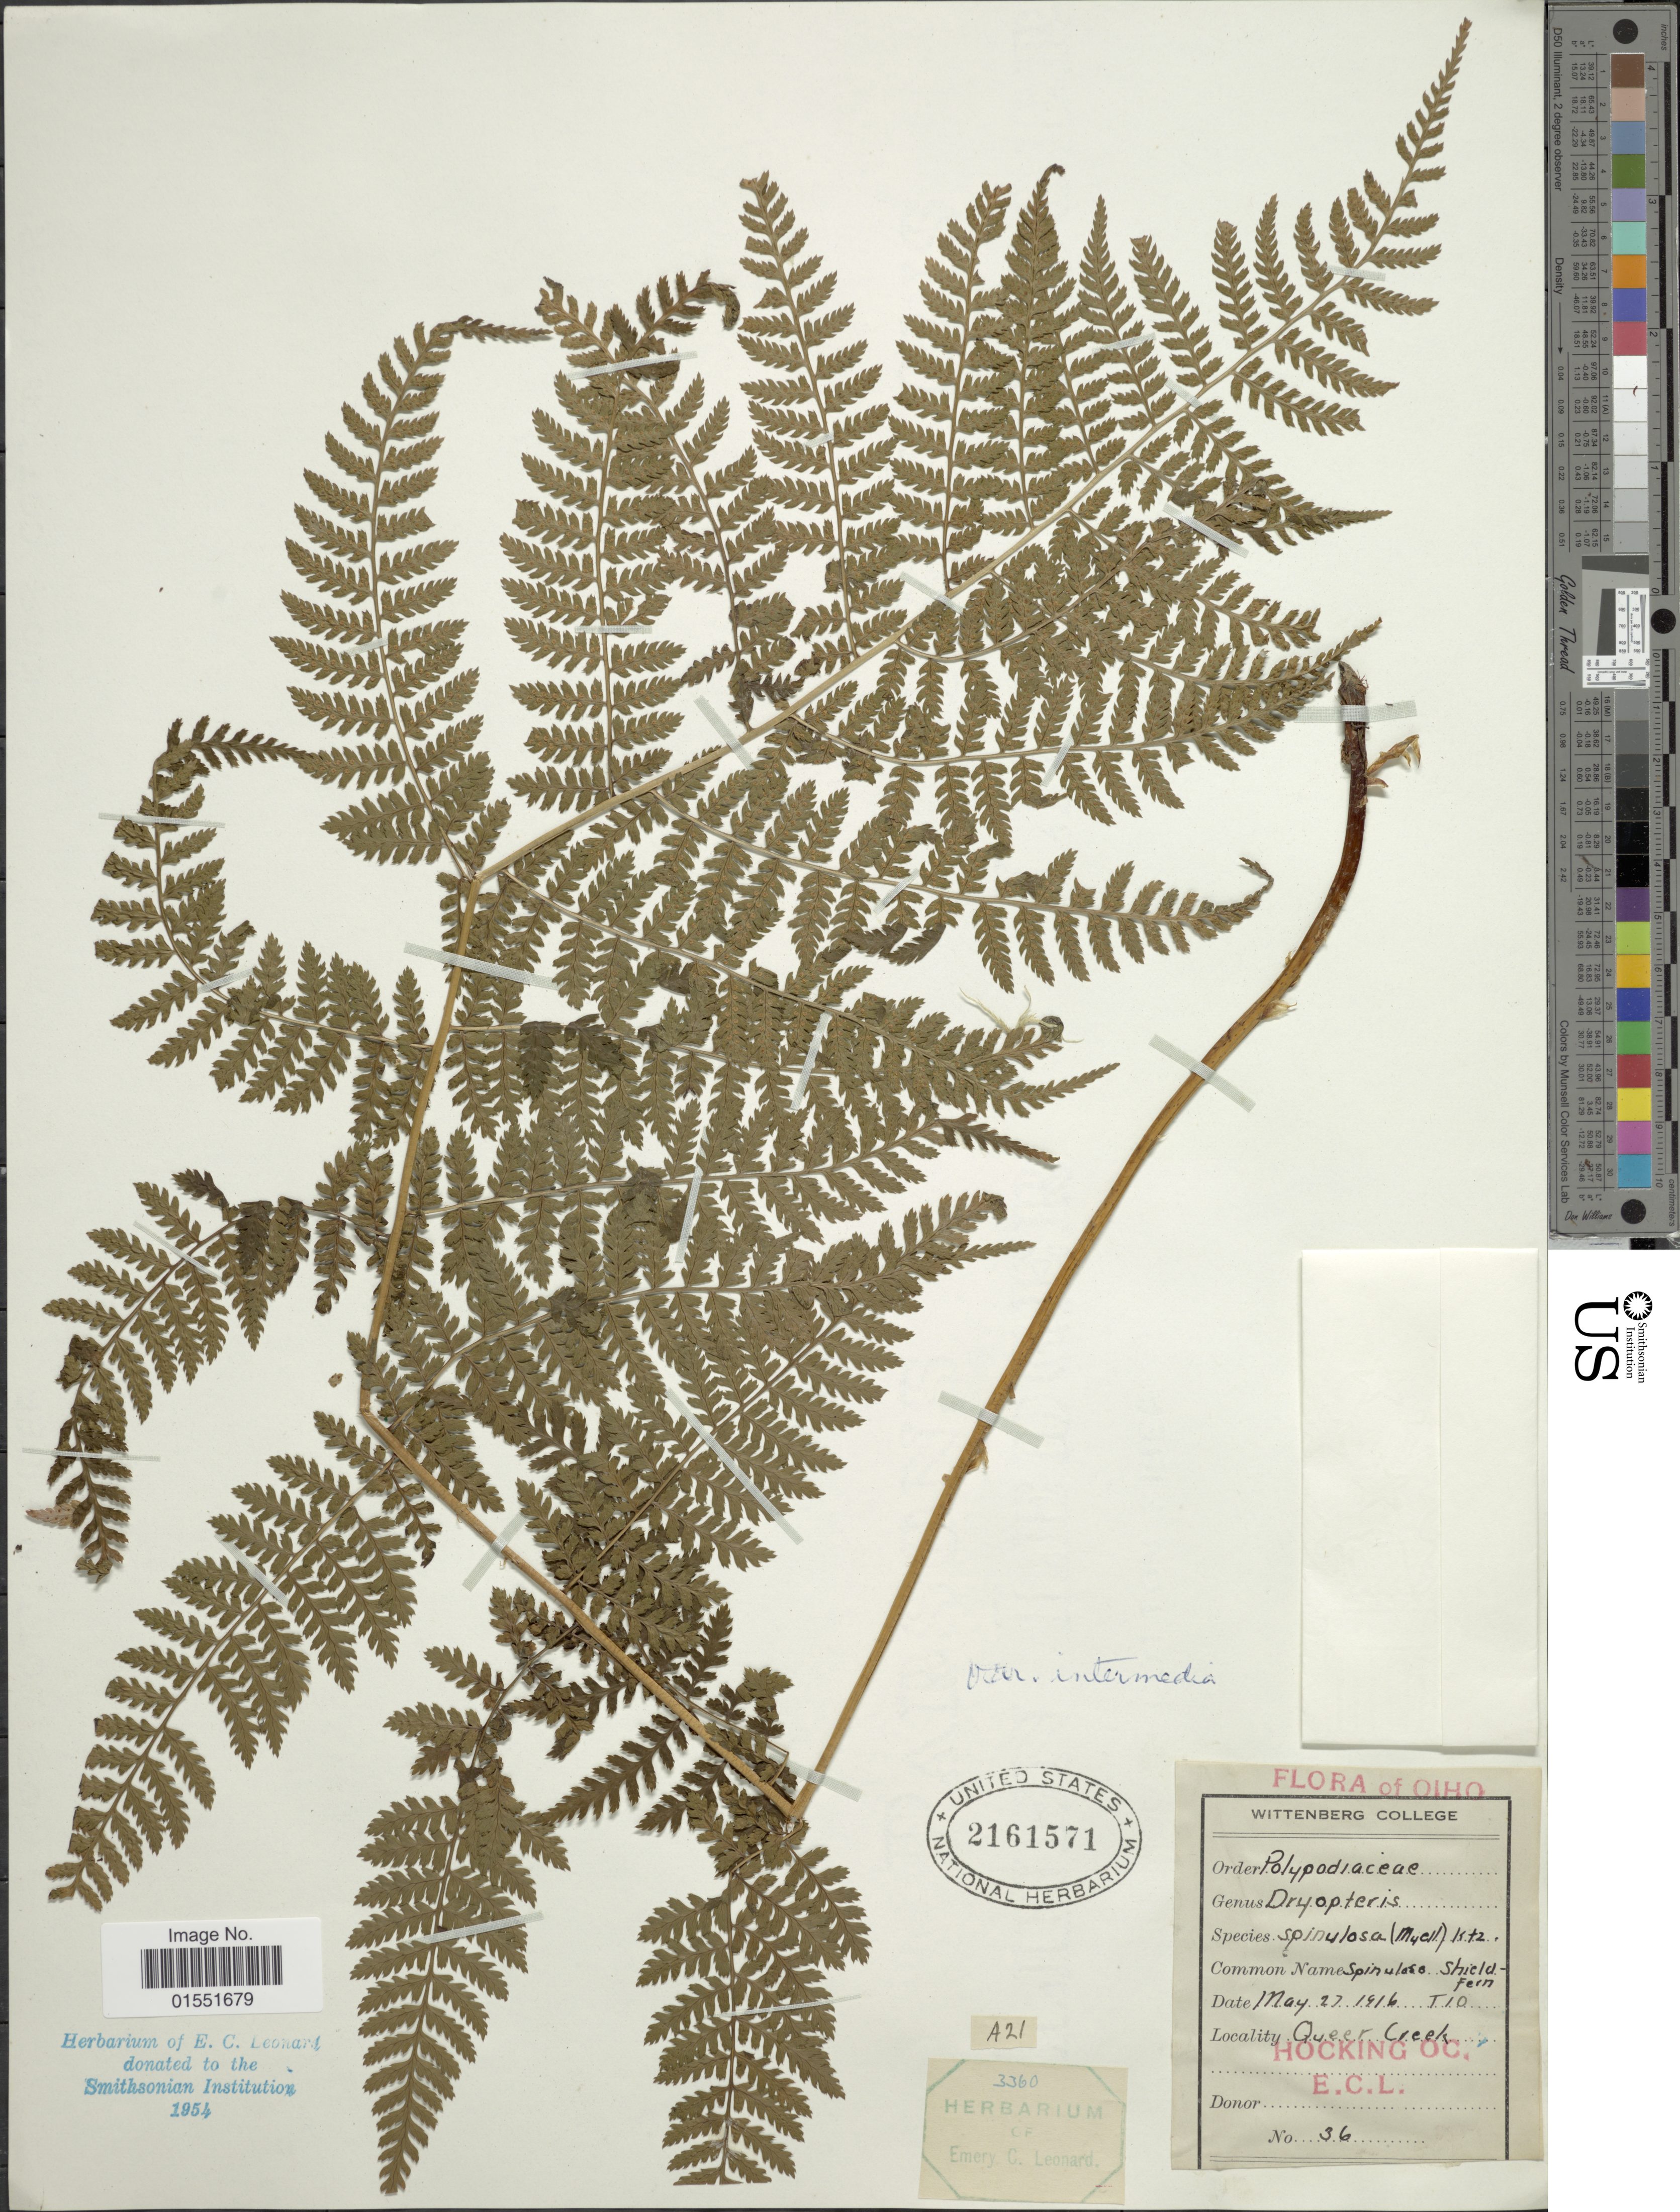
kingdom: Plantae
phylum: Tracheophyta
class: Polypodiopsida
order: Polypodiales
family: Dryopteridaceae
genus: Dryopteris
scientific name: Dryopteris intermedia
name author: (Muhl.) A. Gray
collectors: E. C. Leonard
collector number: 36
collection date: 1916-05-27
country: United States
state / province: Ohio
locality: Queer Creek. Hocking Oc.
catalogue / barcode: US 2161571